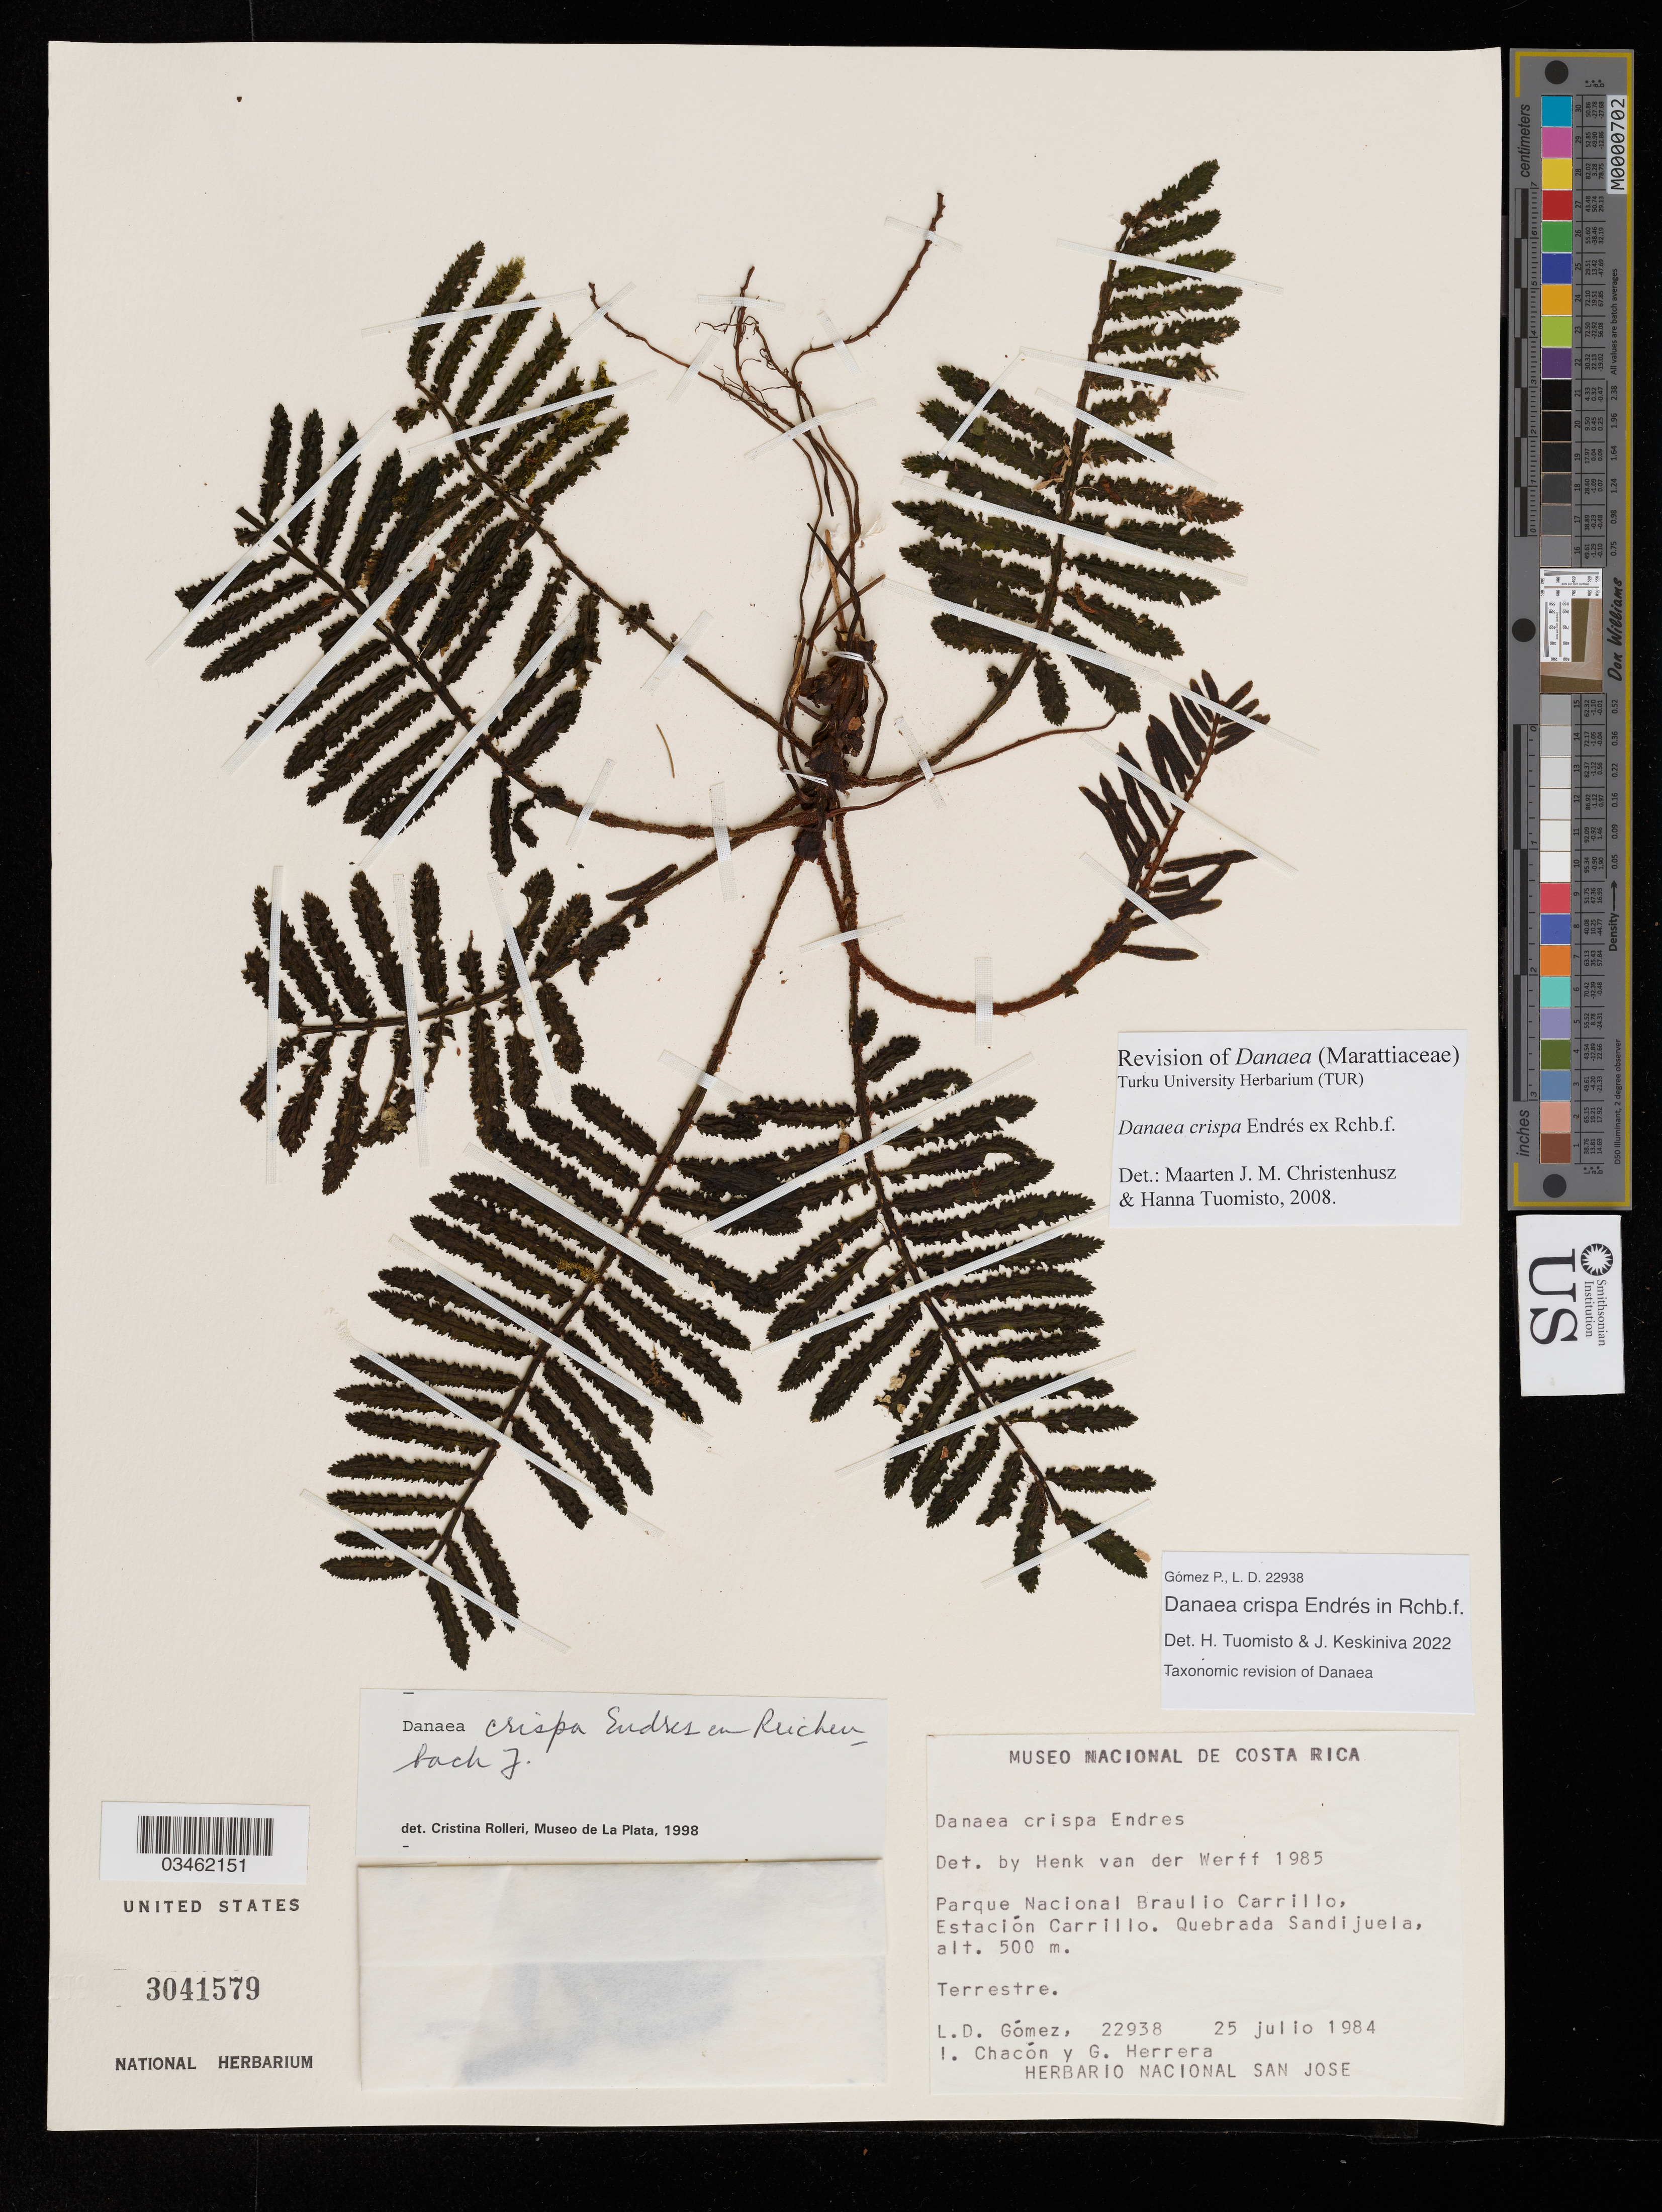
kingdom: Plantae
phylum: Tracheophyta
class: Polypodiopsida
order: Marattiales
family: Marattiaceae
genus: Danaea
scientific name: Danaea crispa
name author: Endrés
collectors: L. Gomez, I. Chacón & G. Herrera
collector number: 22938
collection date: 1984-07-25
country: Costa Rica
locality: Parque Nacional Braulio Carrillo, Estación Carrillo. Quebrada Sandijuela.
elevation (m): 500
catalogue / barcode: US 3041579